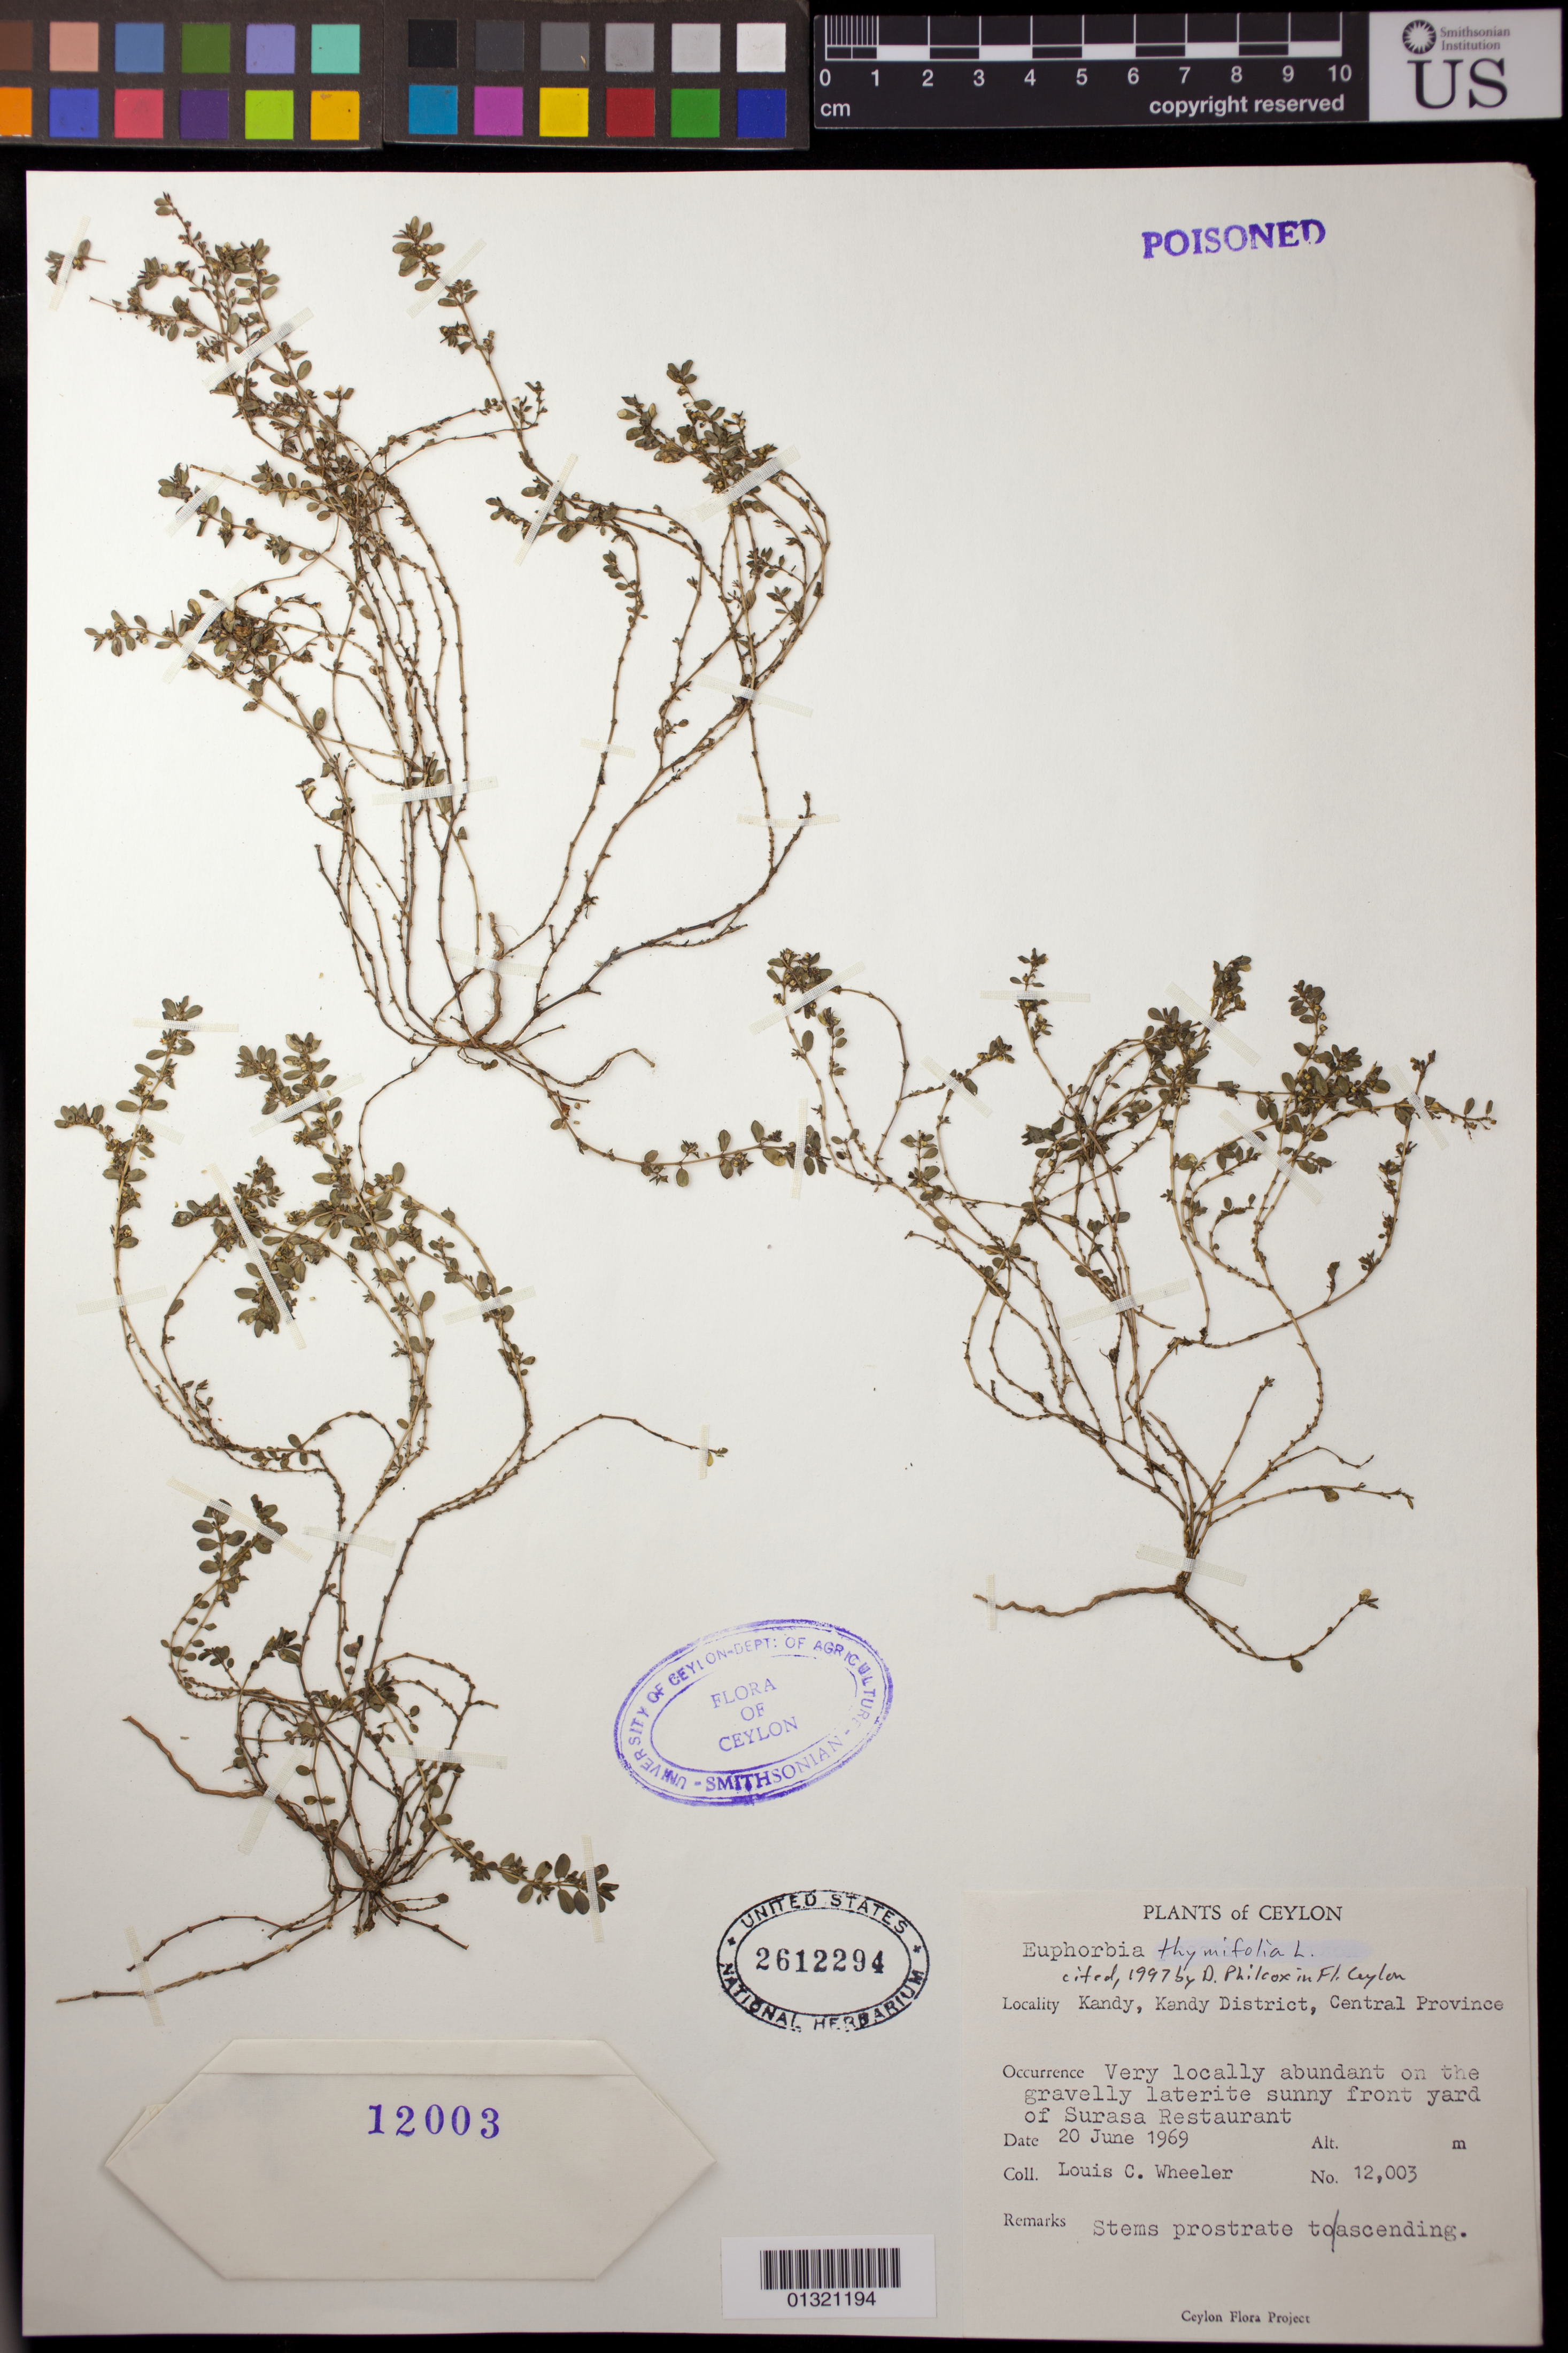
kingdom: Plantae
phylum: Tracheophyta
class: Magnoliopsida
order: Malpighiales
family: Euphorbiaceae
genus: Euphorbia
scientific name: Euphorbia thymifolia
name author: L.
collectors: L. C. Wheeler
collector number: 12003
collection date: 1969-06-20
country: Sri Lanka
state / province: Central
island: Ceylon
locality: Kandy, Kandy District, front yard of Surasa Restaurant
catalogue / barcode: US 2612294